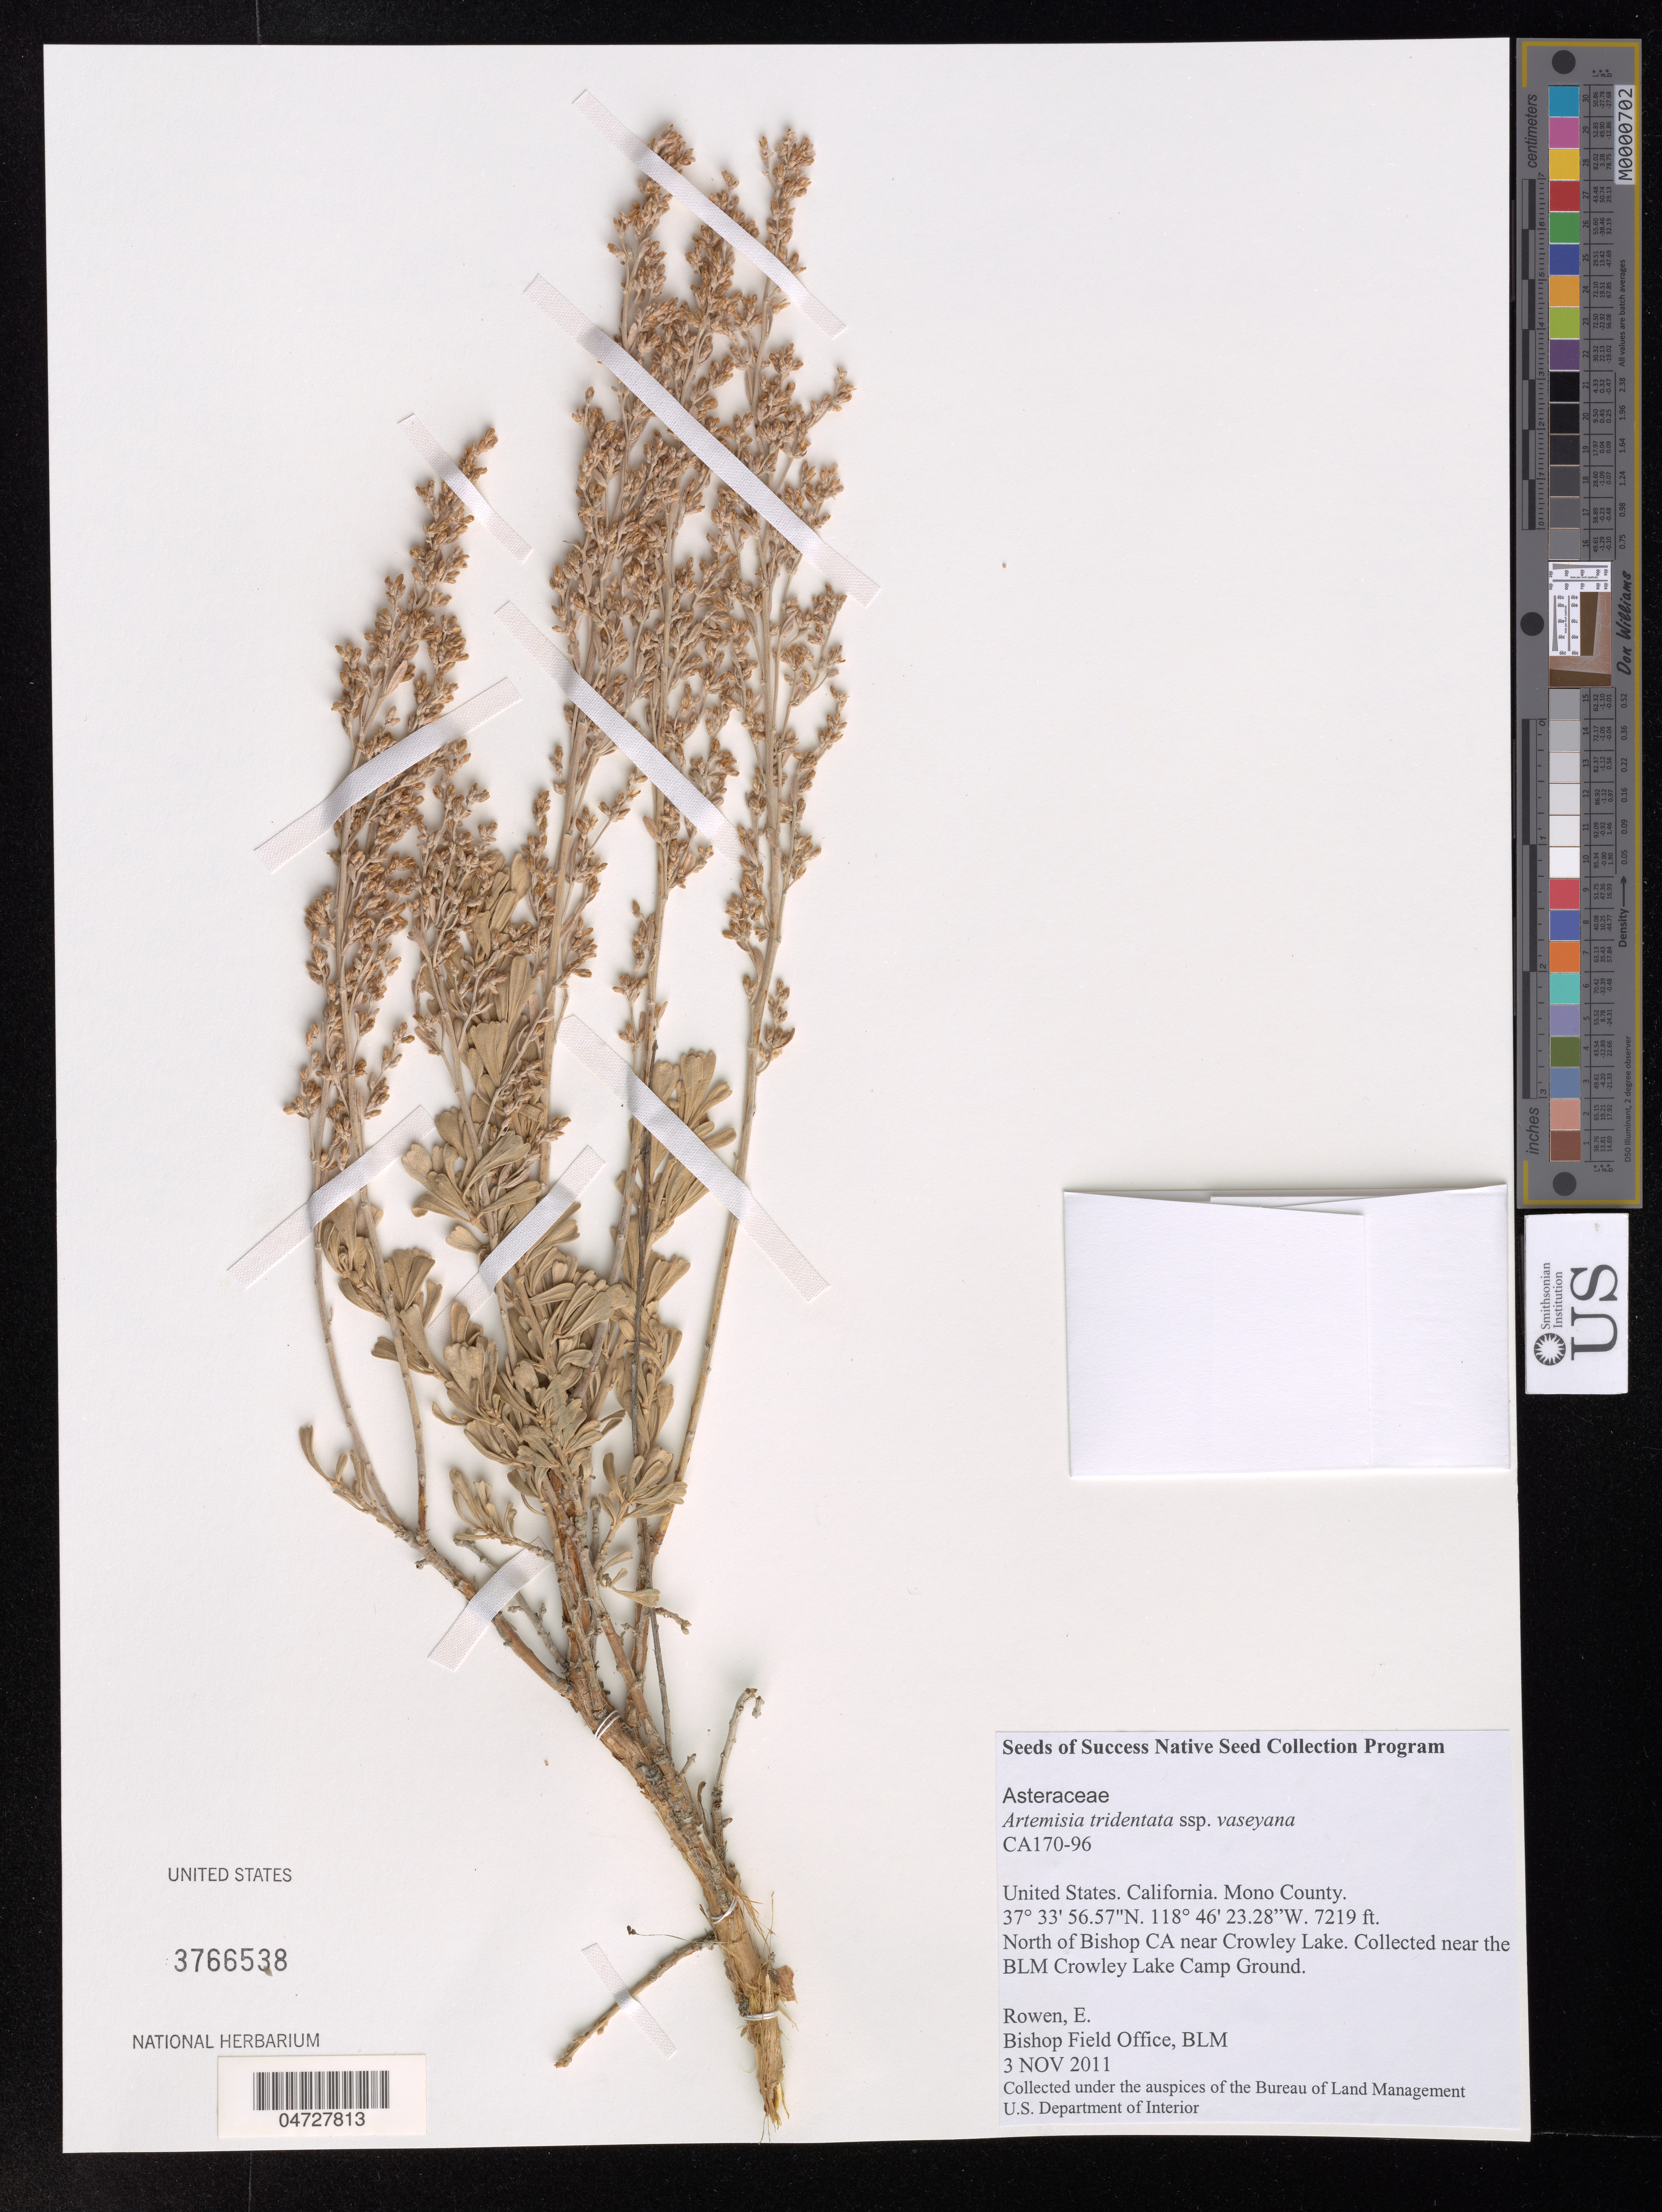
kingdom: Plantae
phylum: Tracheophyta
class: Magnoliopsida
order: Asterales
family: Asteraceae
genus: Artemisia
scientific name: Artemisia tridentata subsp. vaseyana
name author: (Rydb.) Beetle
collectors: E. Rowen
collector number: CA170-96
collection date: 2011-11-03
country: United States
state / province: California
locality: Carson CMono County, North of Bishop CA near Crowley Lake. Collected near the BLM Crowley Lake Camp Ground.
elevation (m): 2200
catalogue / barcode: US 3766538